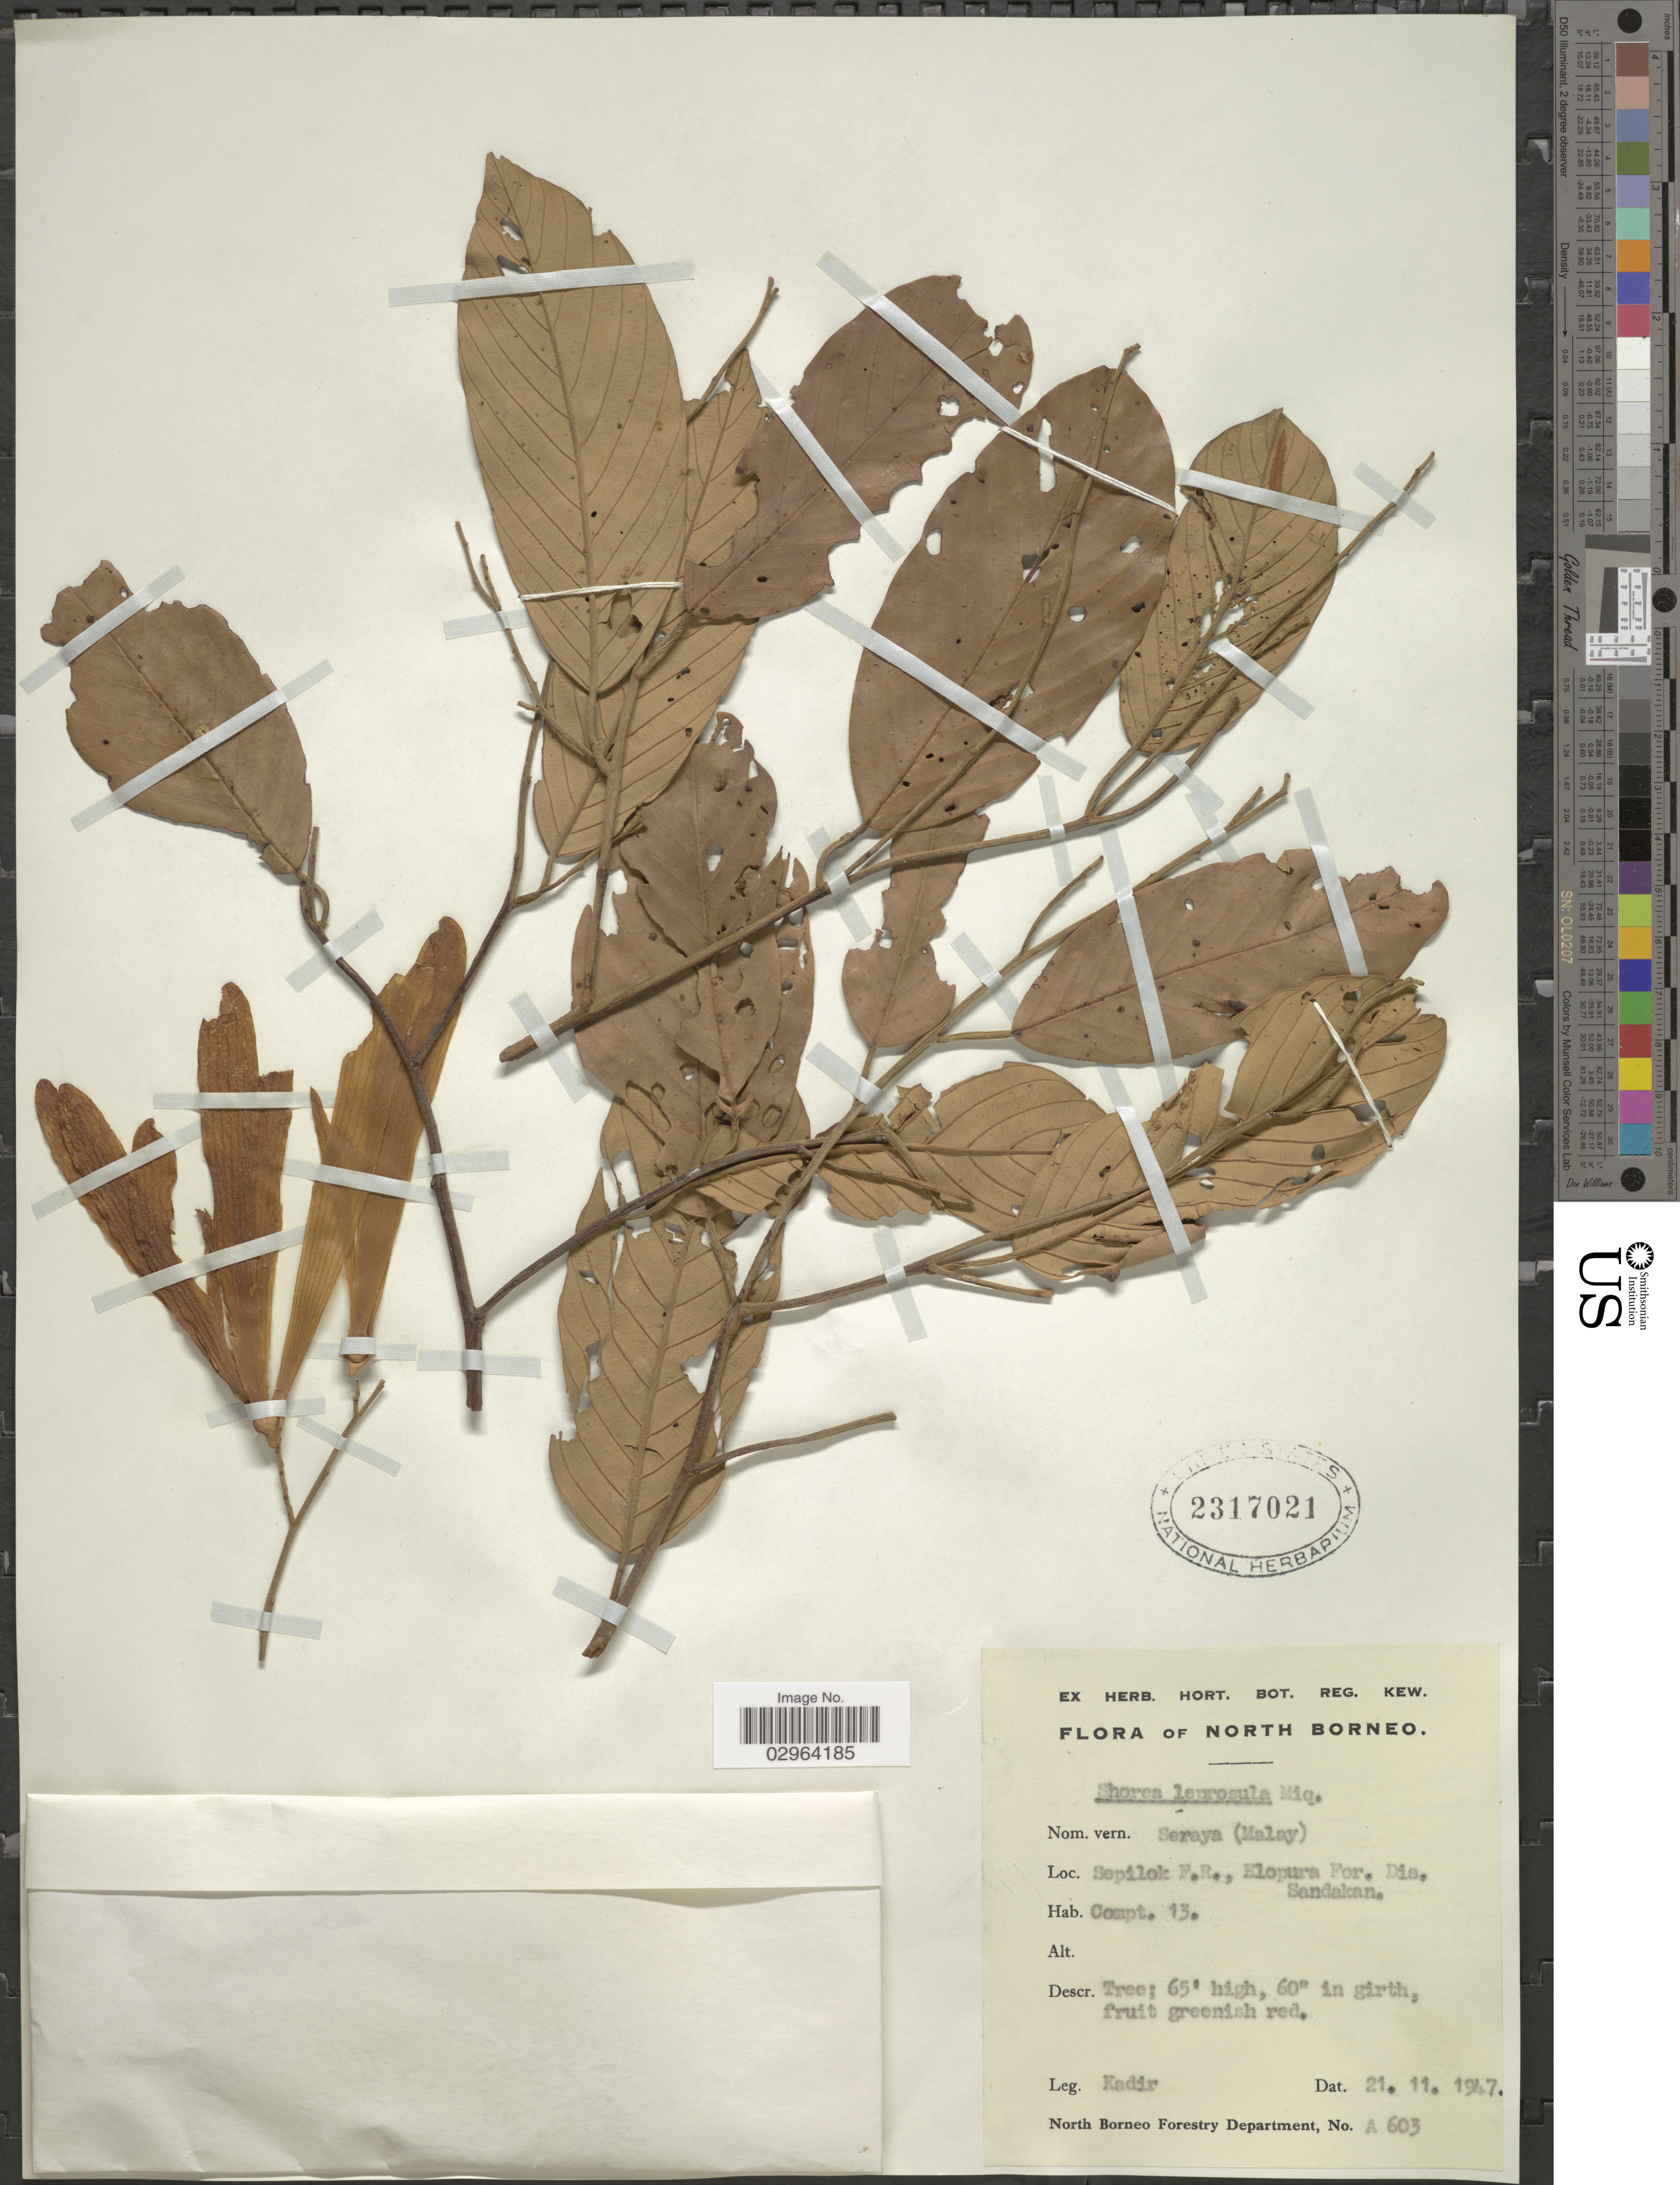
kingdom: Plantae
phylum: Tracheophyta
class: Magnoliopsida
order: Malvales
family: Dipterocarpaceae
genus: Rubroshorea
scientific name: Rubroshorea leprosula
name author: (Miq.) P.S. Ashton & J. Heck.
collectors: -. Kadir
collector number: A603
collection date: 1947-11-21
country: Malaysia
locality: North Borneo F.R., Elopura For. Dis. Sandakan. Compt. 13.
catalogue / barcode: US 2317021